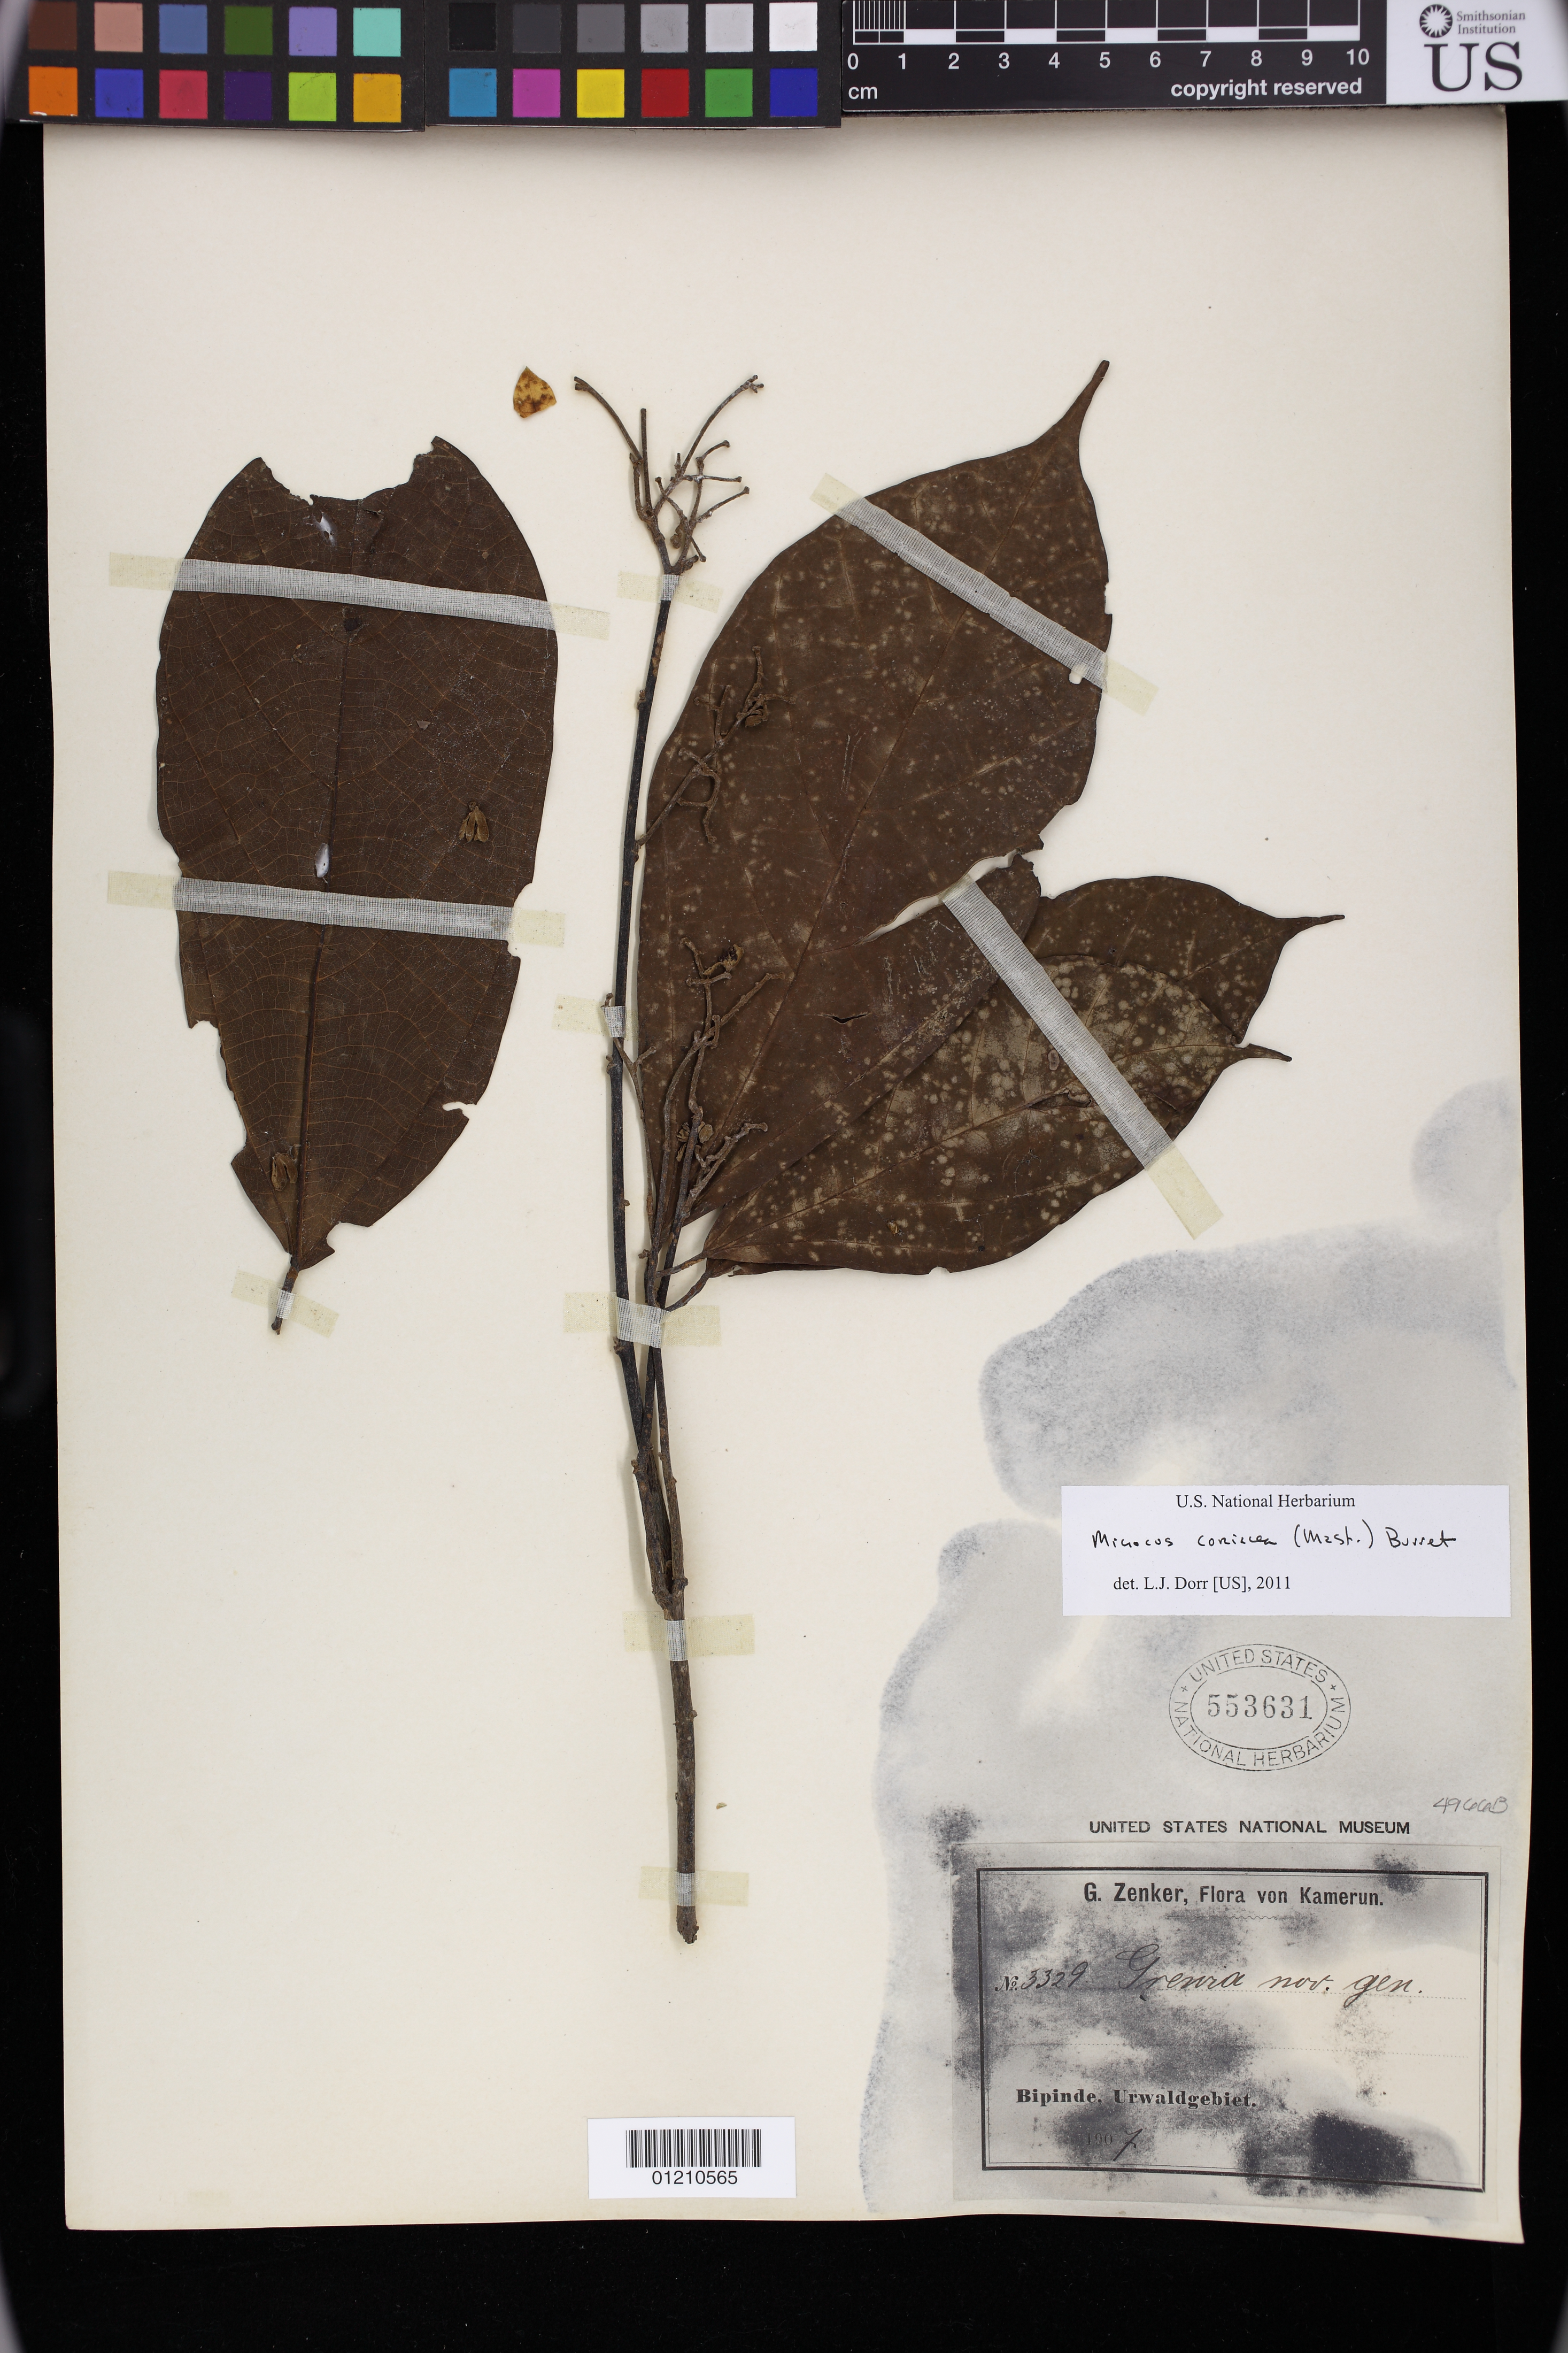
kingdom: Plantae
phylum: Tracheophyta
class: Magnoliopsida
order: Malvales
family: Malvaceae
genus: Microcos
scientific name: Microcos coriacea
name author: (Mast.) Burret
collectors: G. A. Zenker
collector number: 3329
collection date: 1907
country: Cameroon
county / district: South Province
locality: Bipindi, wooded area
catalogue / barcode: US 553631